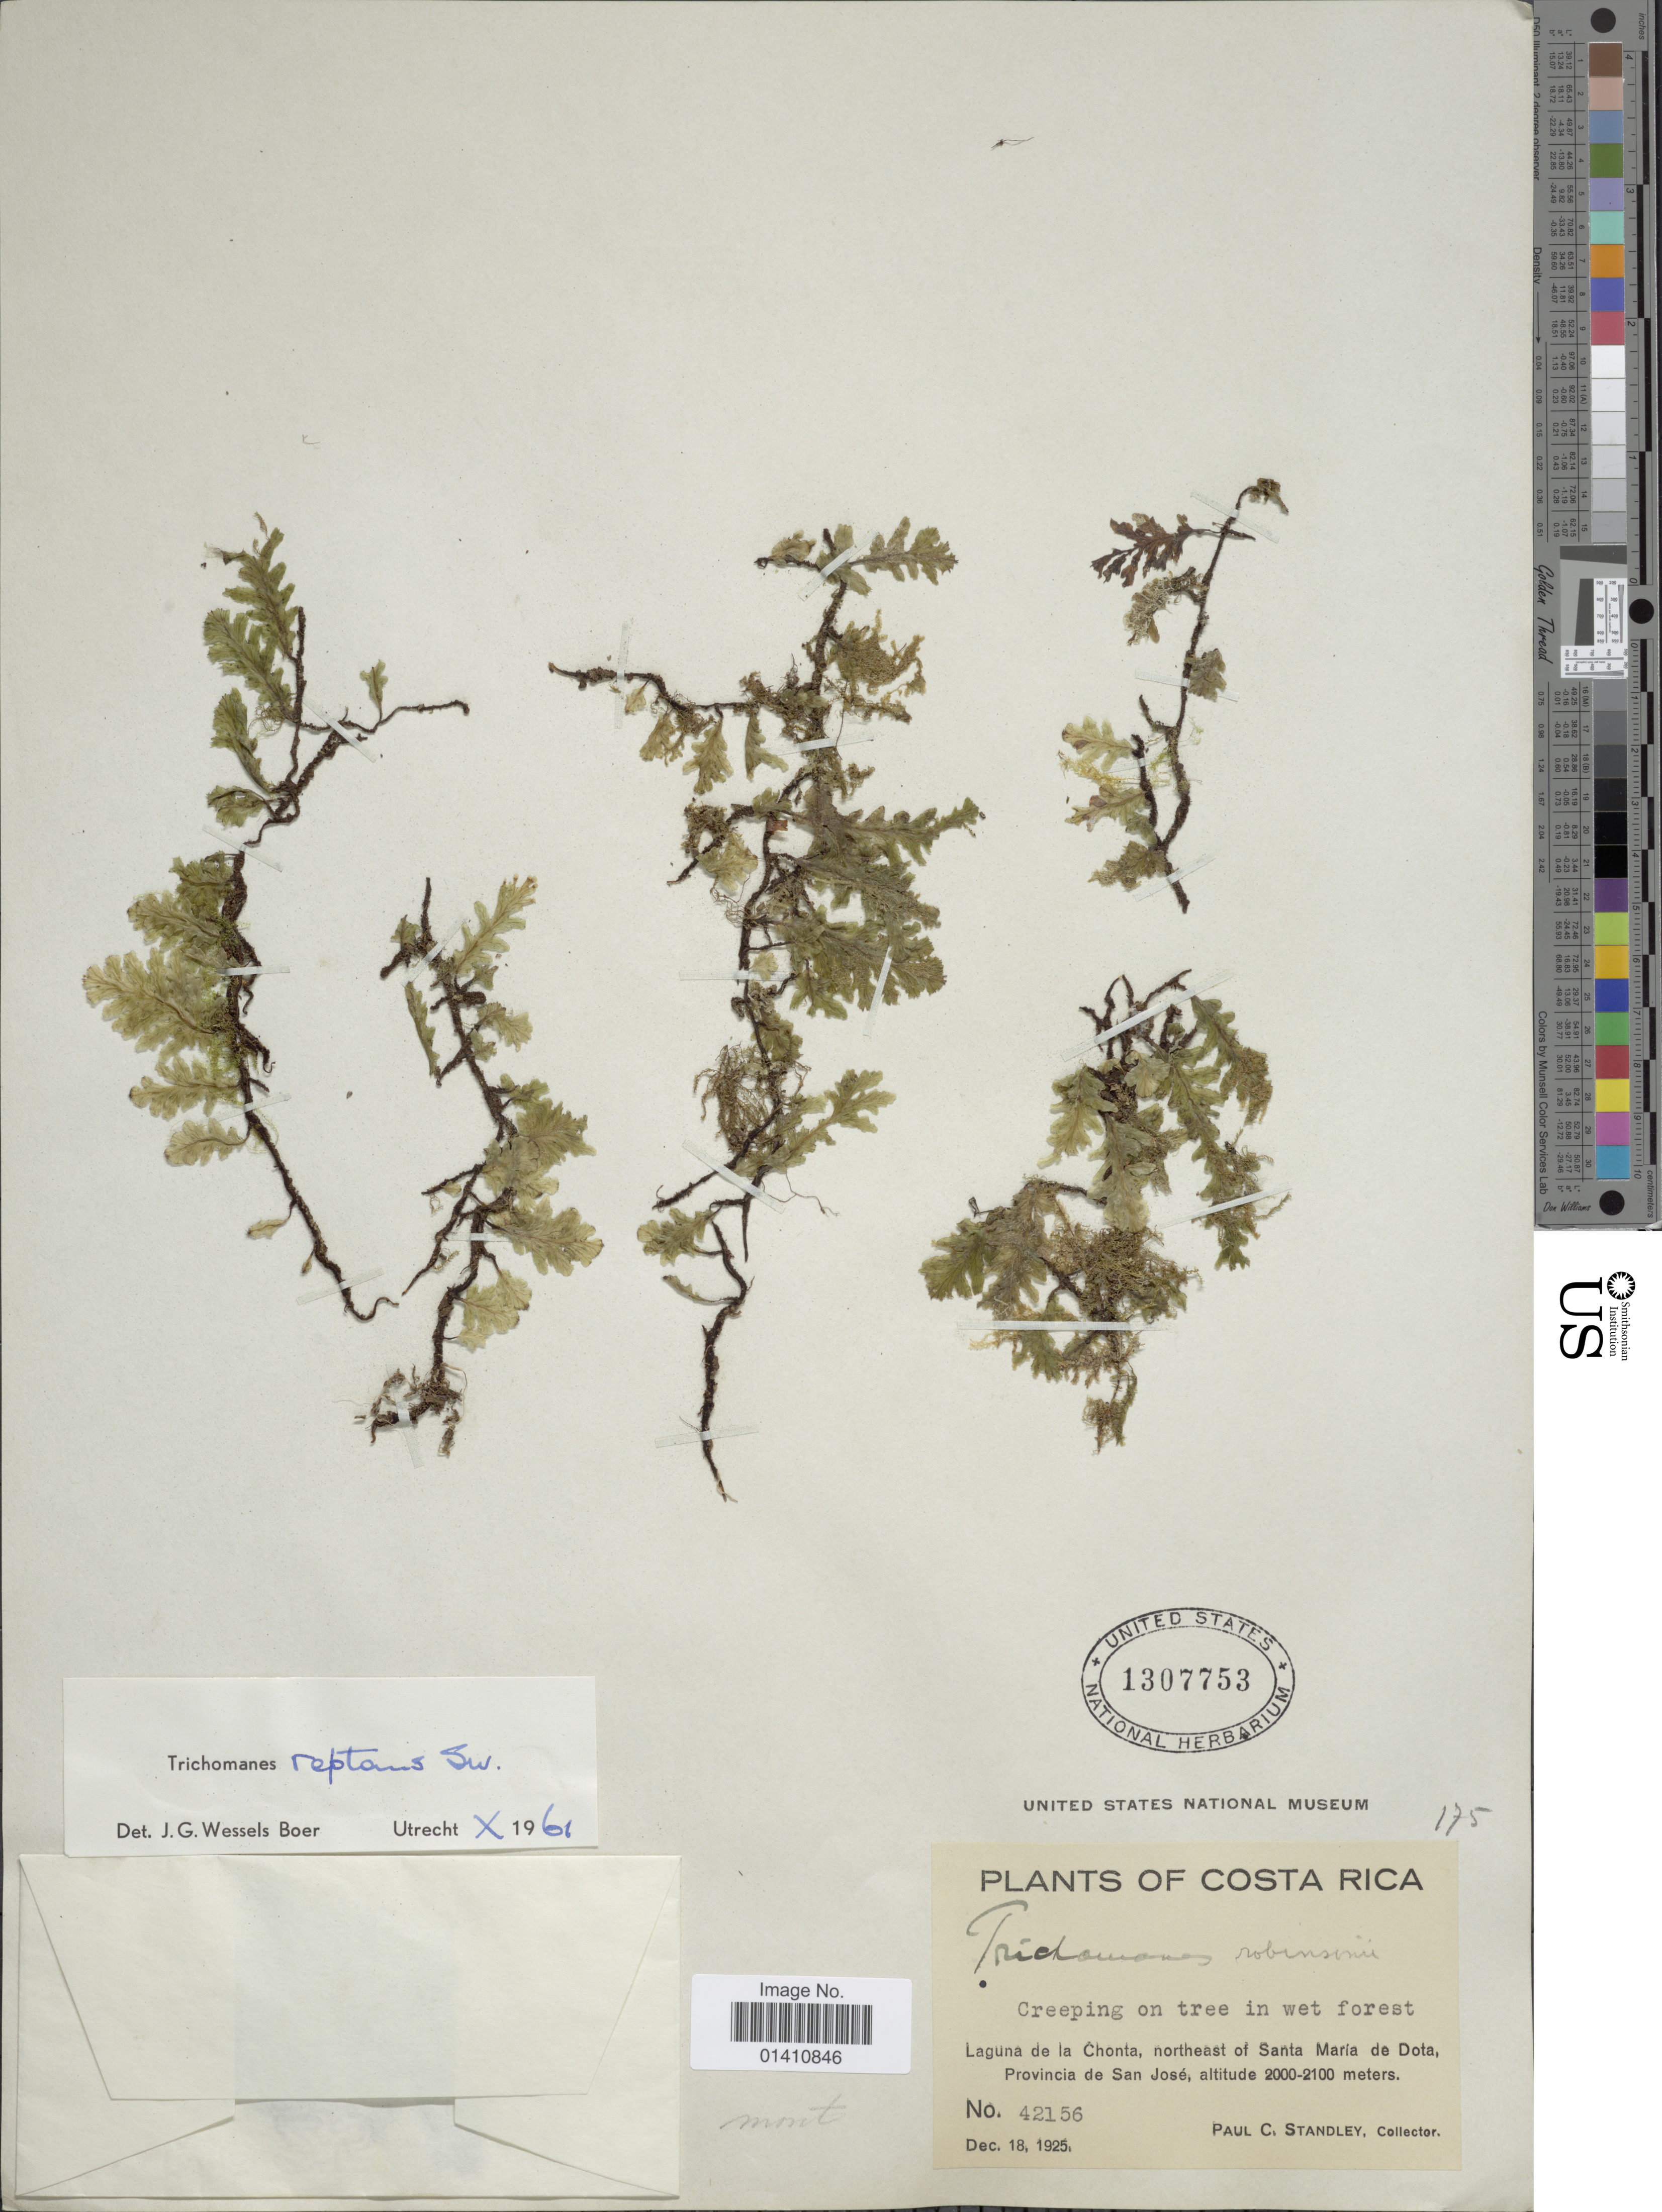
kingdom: Plantae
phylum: Tracheophyta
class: Polypodiopsida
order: Hymenophyllales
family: Hymenophyllaceae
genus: Didymoglossum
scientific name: Didymoglossum reptans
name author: (Sw.) C. Presl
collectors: P. C. Standley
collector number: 42156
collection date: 1925-12-19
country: Costa Rica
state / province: San José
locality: Laguna de la Chonta, northeast of Santa Maria de Dota. Provincia de San Jose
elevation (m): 2000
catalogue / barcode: US 1307753